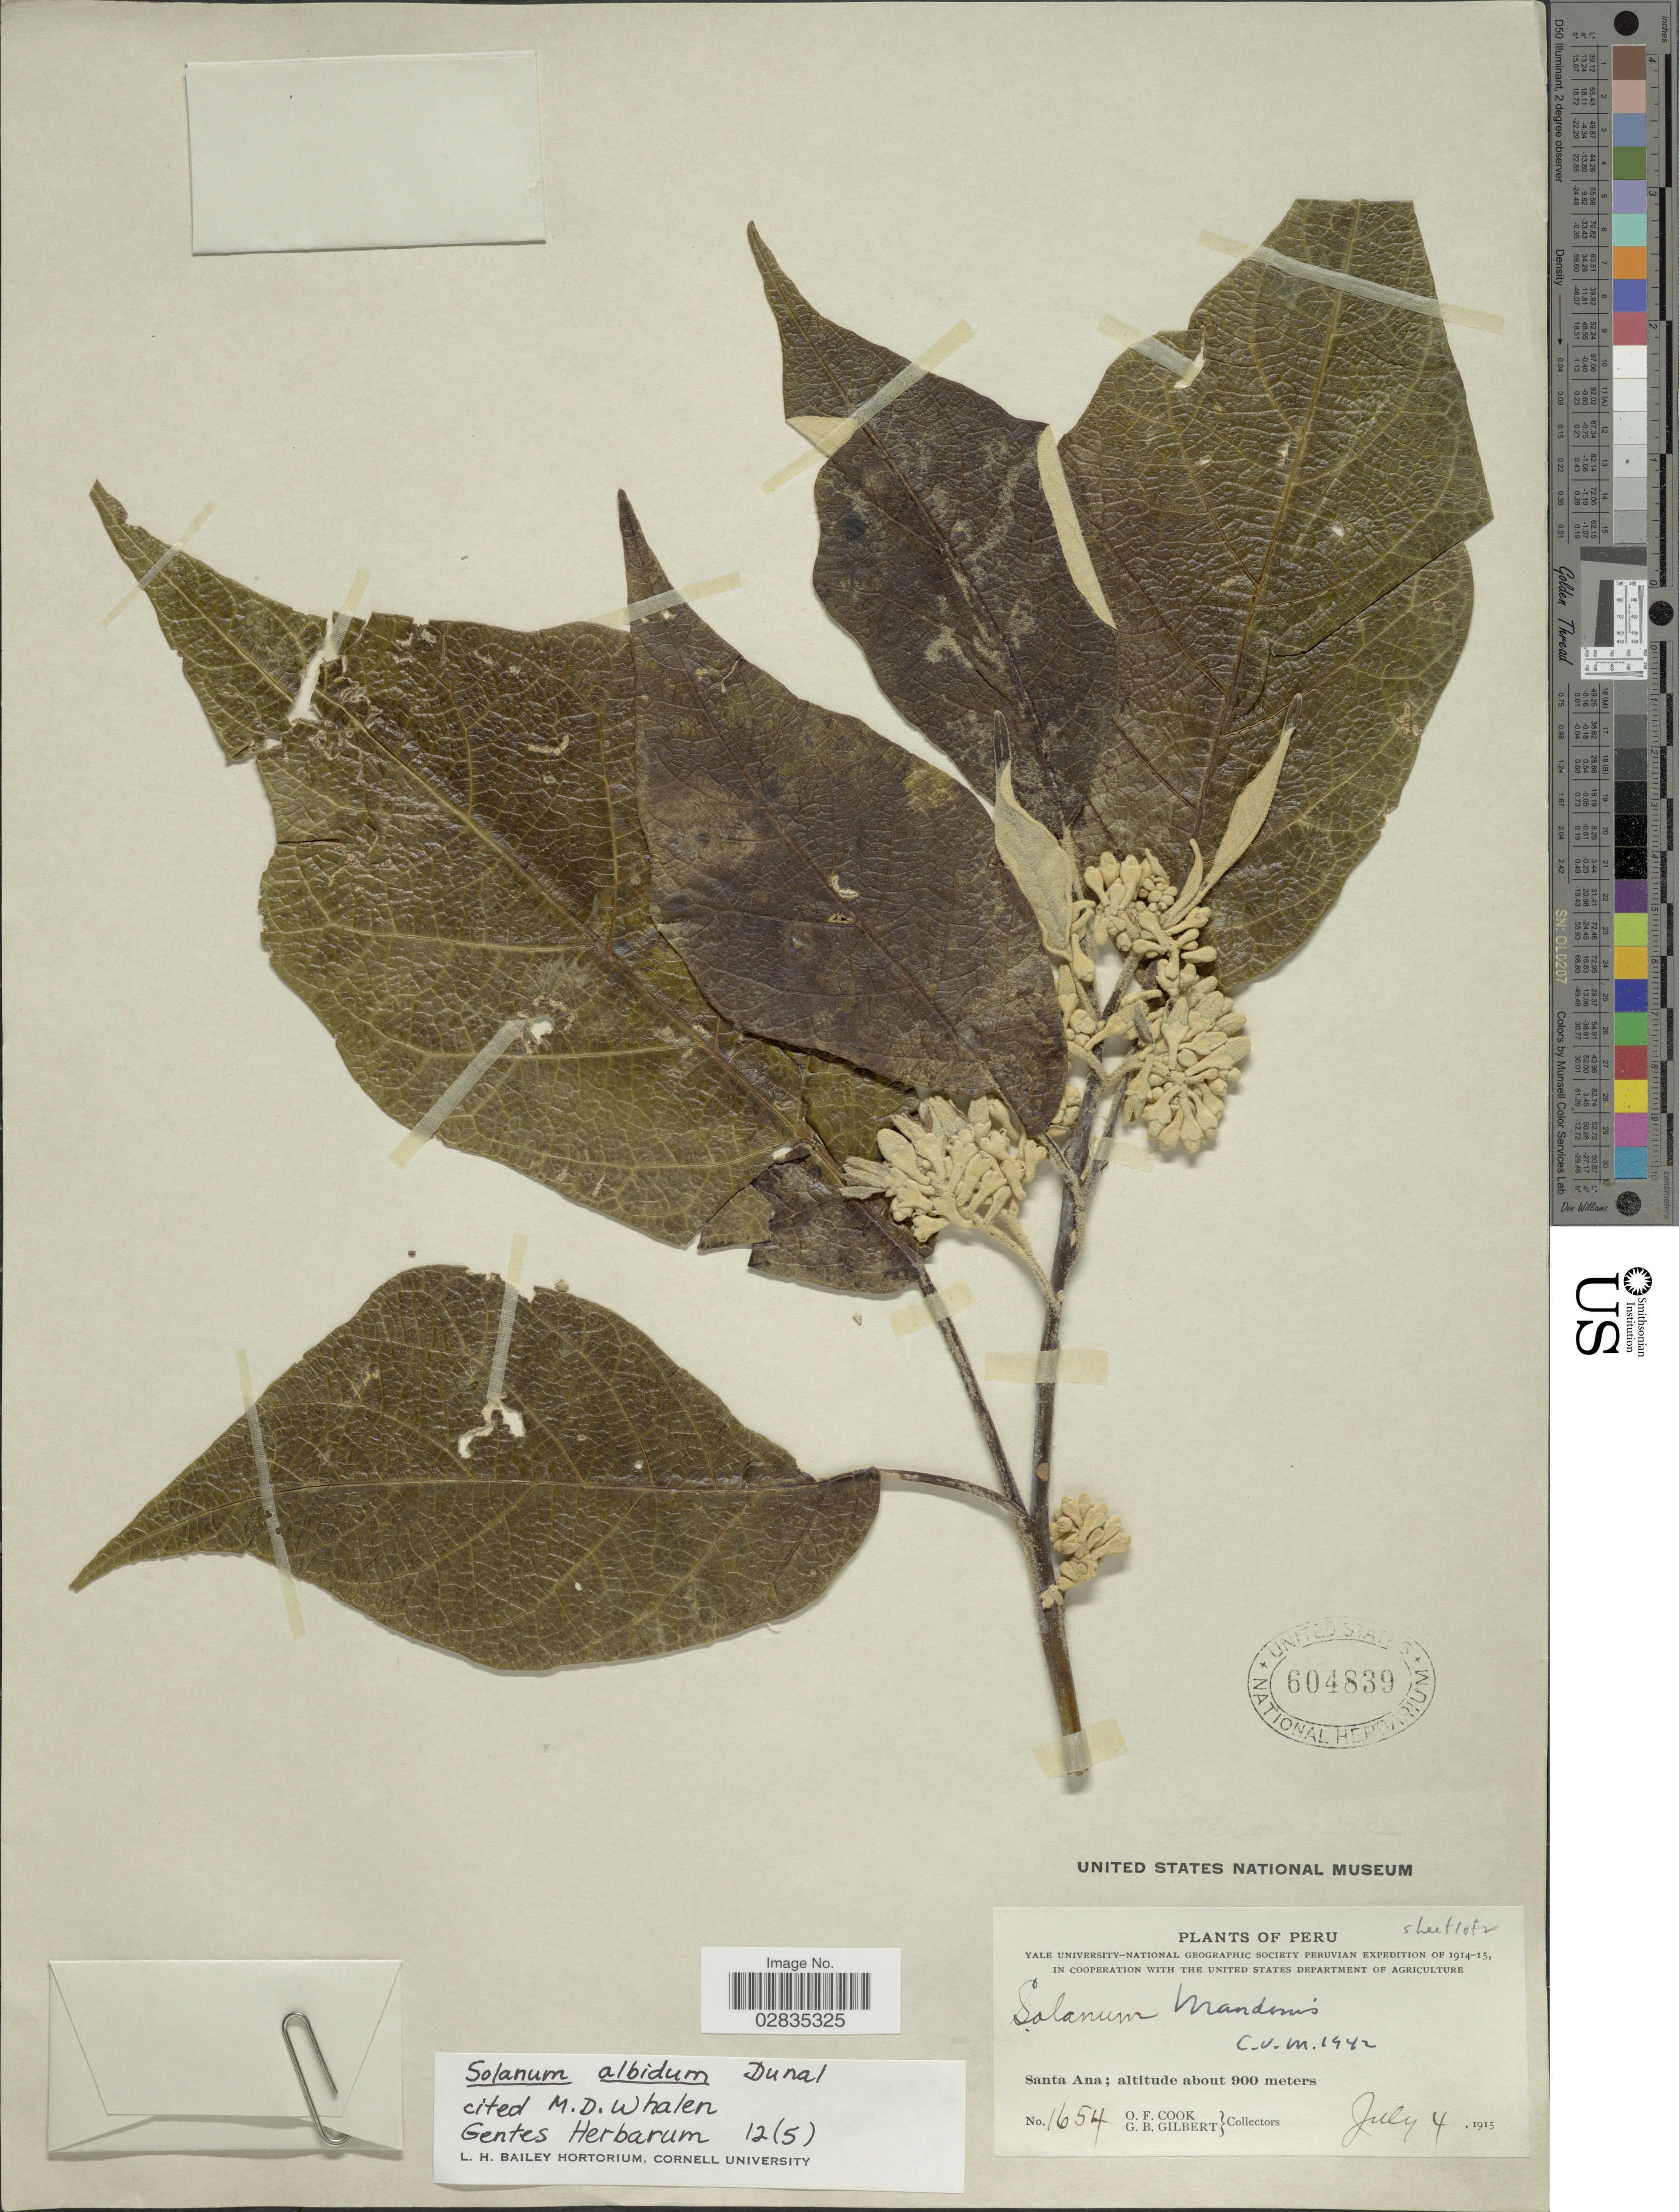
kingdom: Plantae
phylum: Tracheophyta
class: Magnoliopsida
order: Solanales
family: Solanaceae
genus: Solanum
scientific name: Solanum albidum var. albidum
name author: Dunal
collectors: O. F. Cook & G. B. Gilbert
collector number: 1654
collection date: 1915-07-04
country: Peru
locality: Santa Ana.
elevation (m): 900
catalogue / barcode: US 604839